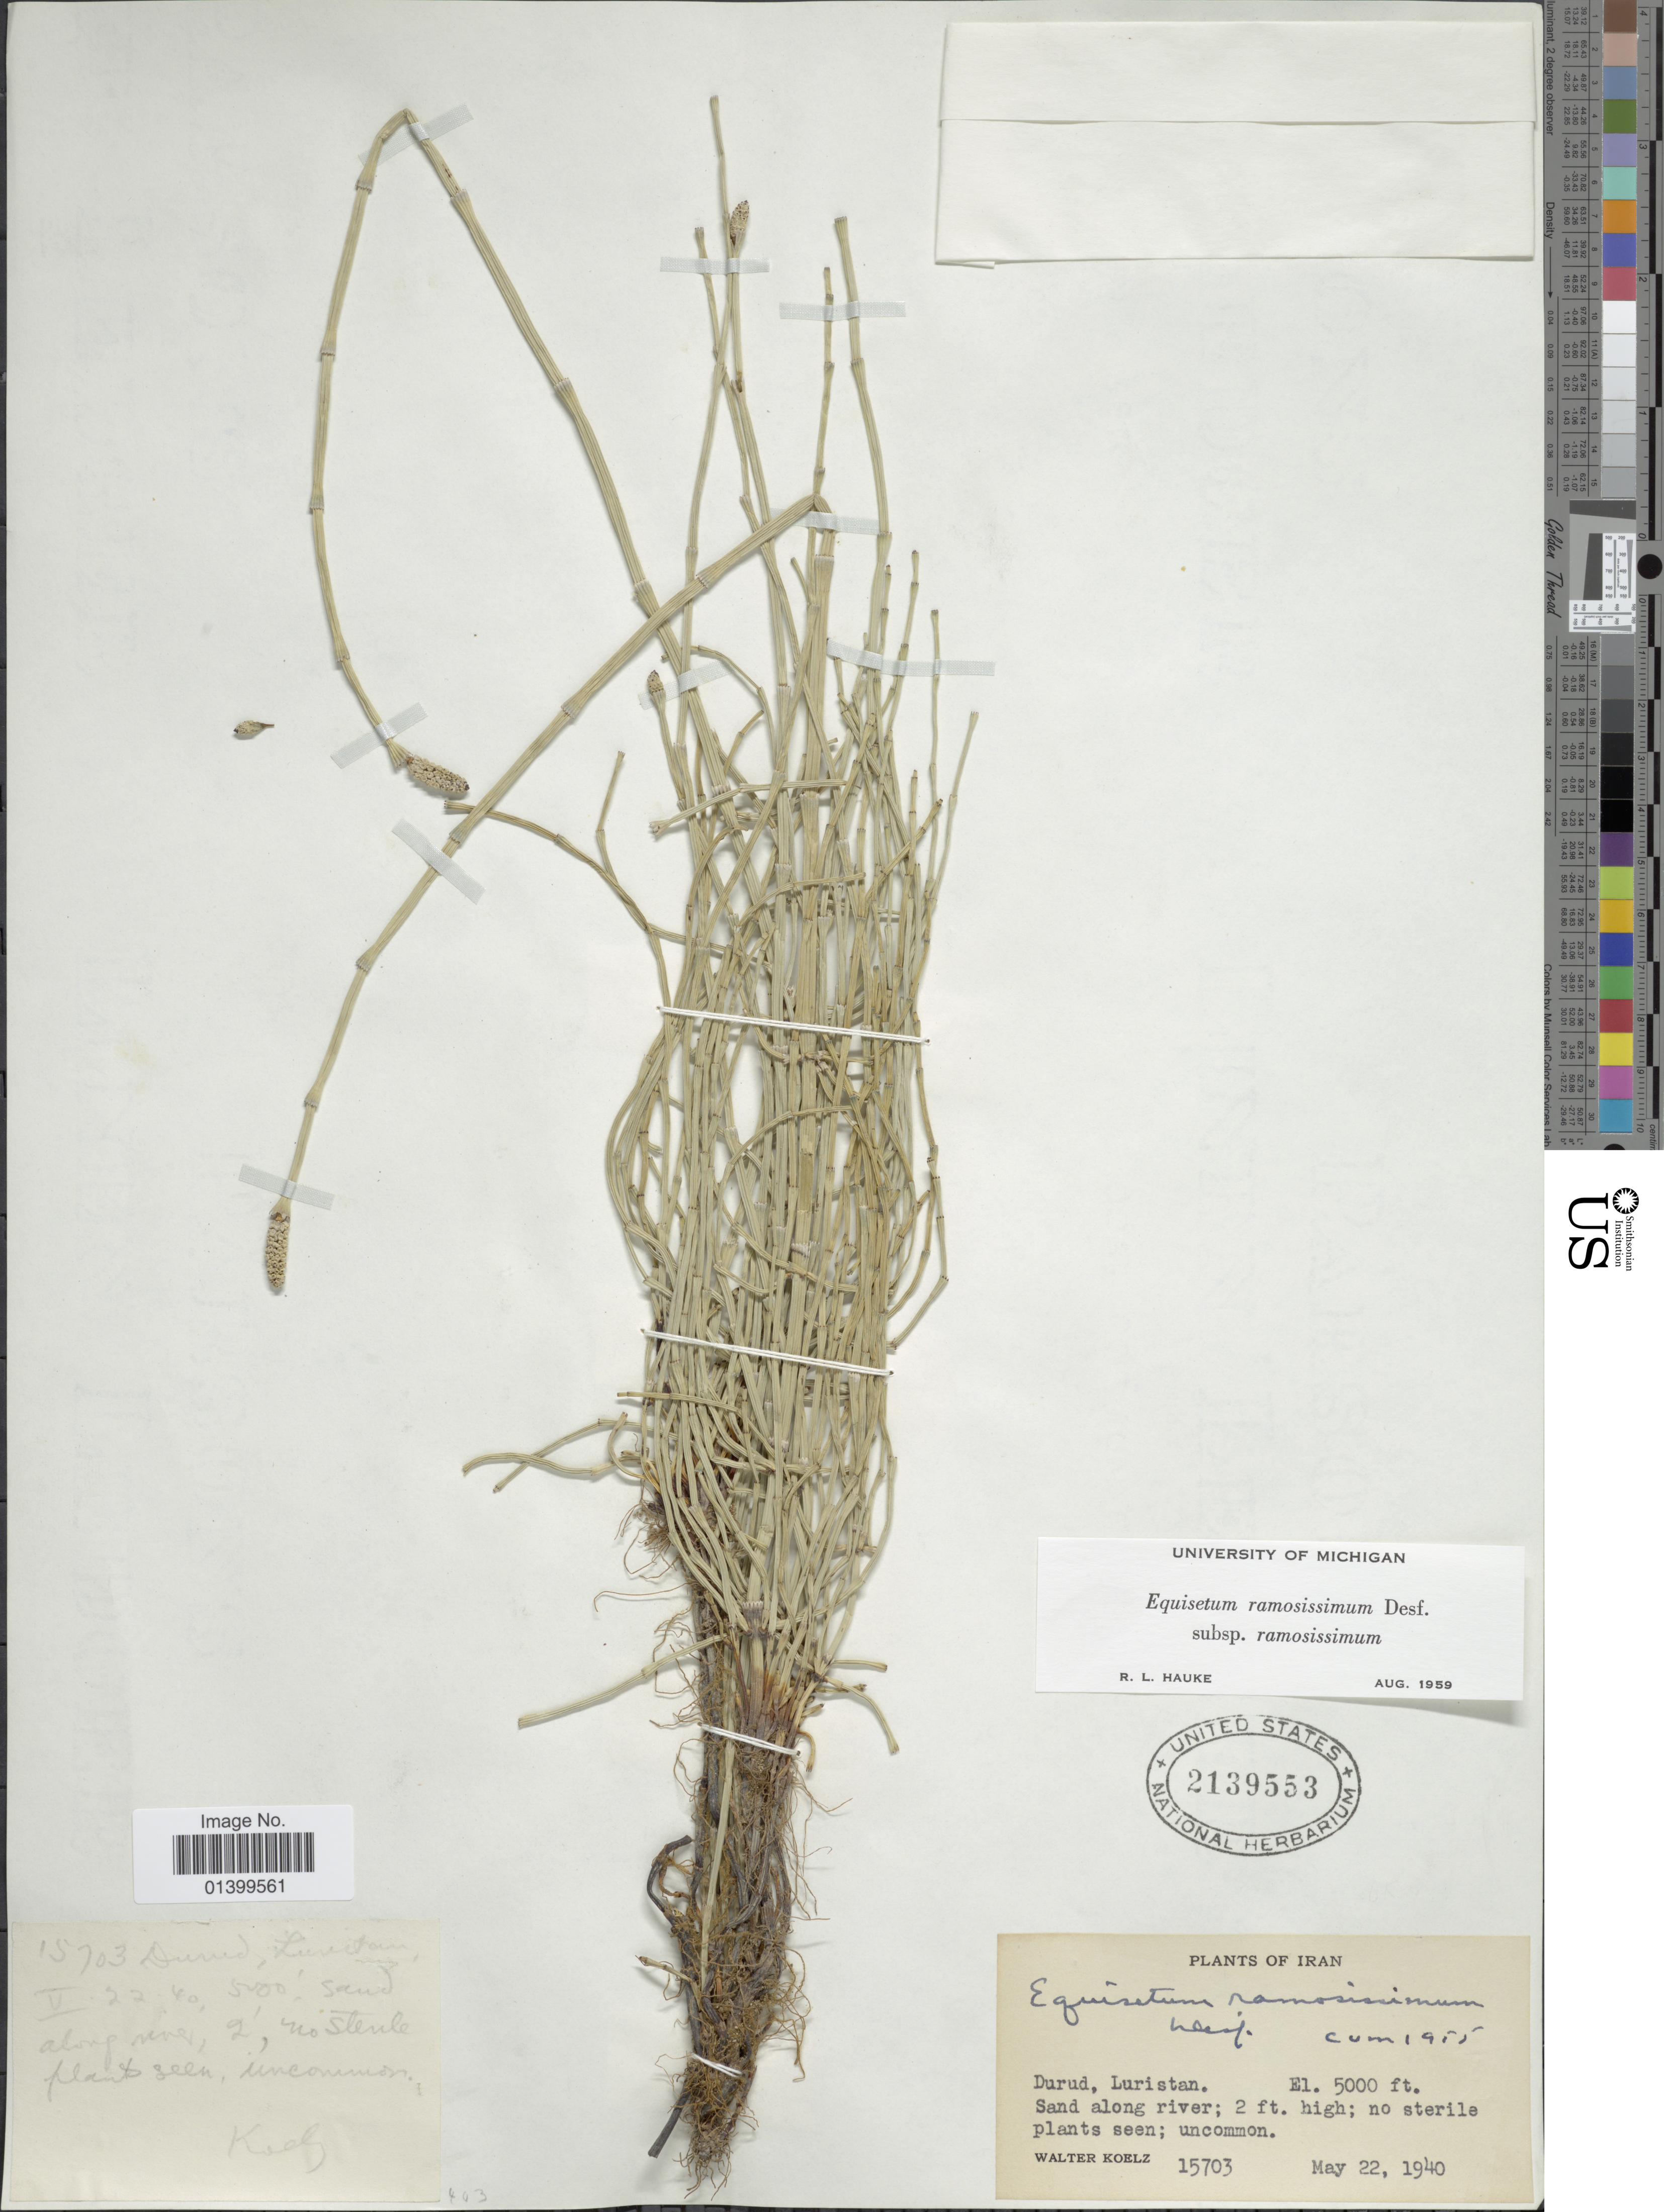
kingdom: Plantae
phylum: Tracheophyta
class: Polypodiopsida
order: Equisetales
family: Equisetaceae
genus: Equisetum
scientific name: Equisetum ramosissimum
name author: Desf.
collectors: W. N. Koelz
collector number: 15703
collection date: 1940-05-22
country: Iran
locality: Plants of Iran. Durud, Luristan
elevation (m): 1524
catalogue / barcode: US 2139553